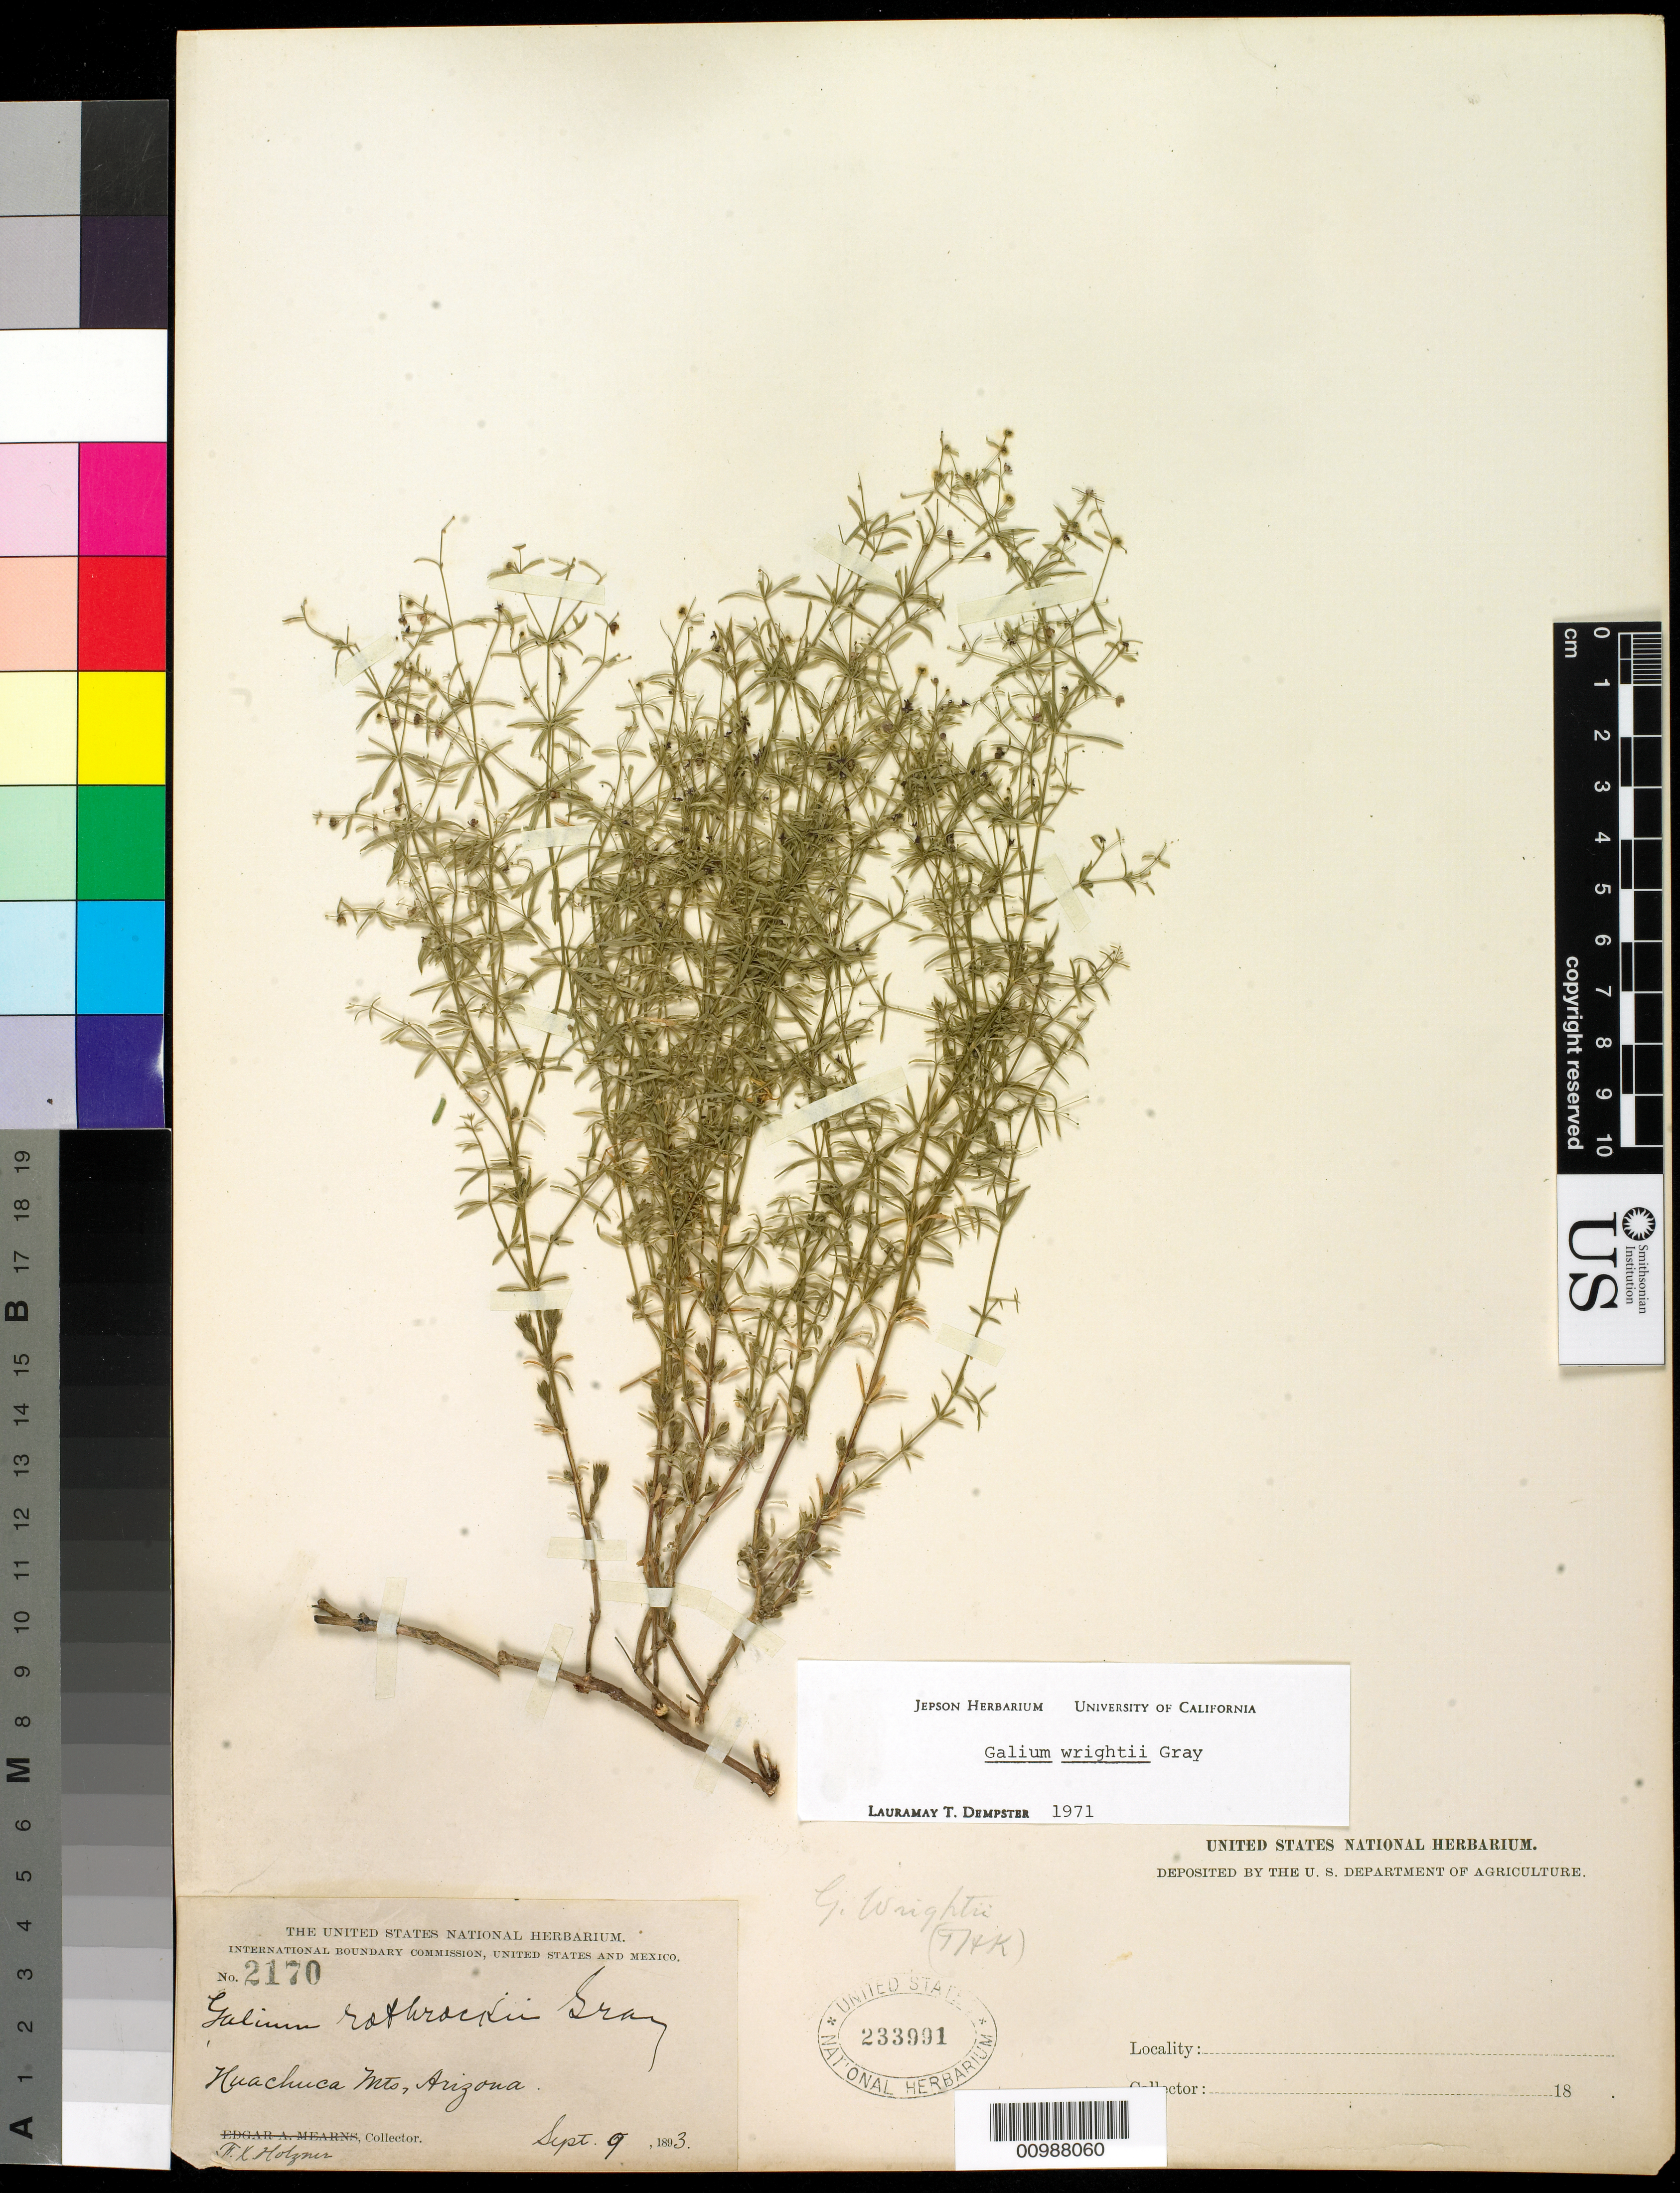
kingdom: Plantae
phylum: Tracheophyta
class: Magnoliopsida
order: Gentianales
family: Rubiaceae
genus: Galium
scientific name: Galium wrightii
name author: A. Gray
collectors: F. X. Holzner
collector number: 2170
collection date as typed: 09 Sep 1893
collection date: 1893-09-09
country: United States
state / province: Arizona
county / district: Coconino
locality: Huachuca Mountains.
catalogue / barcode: US 233991